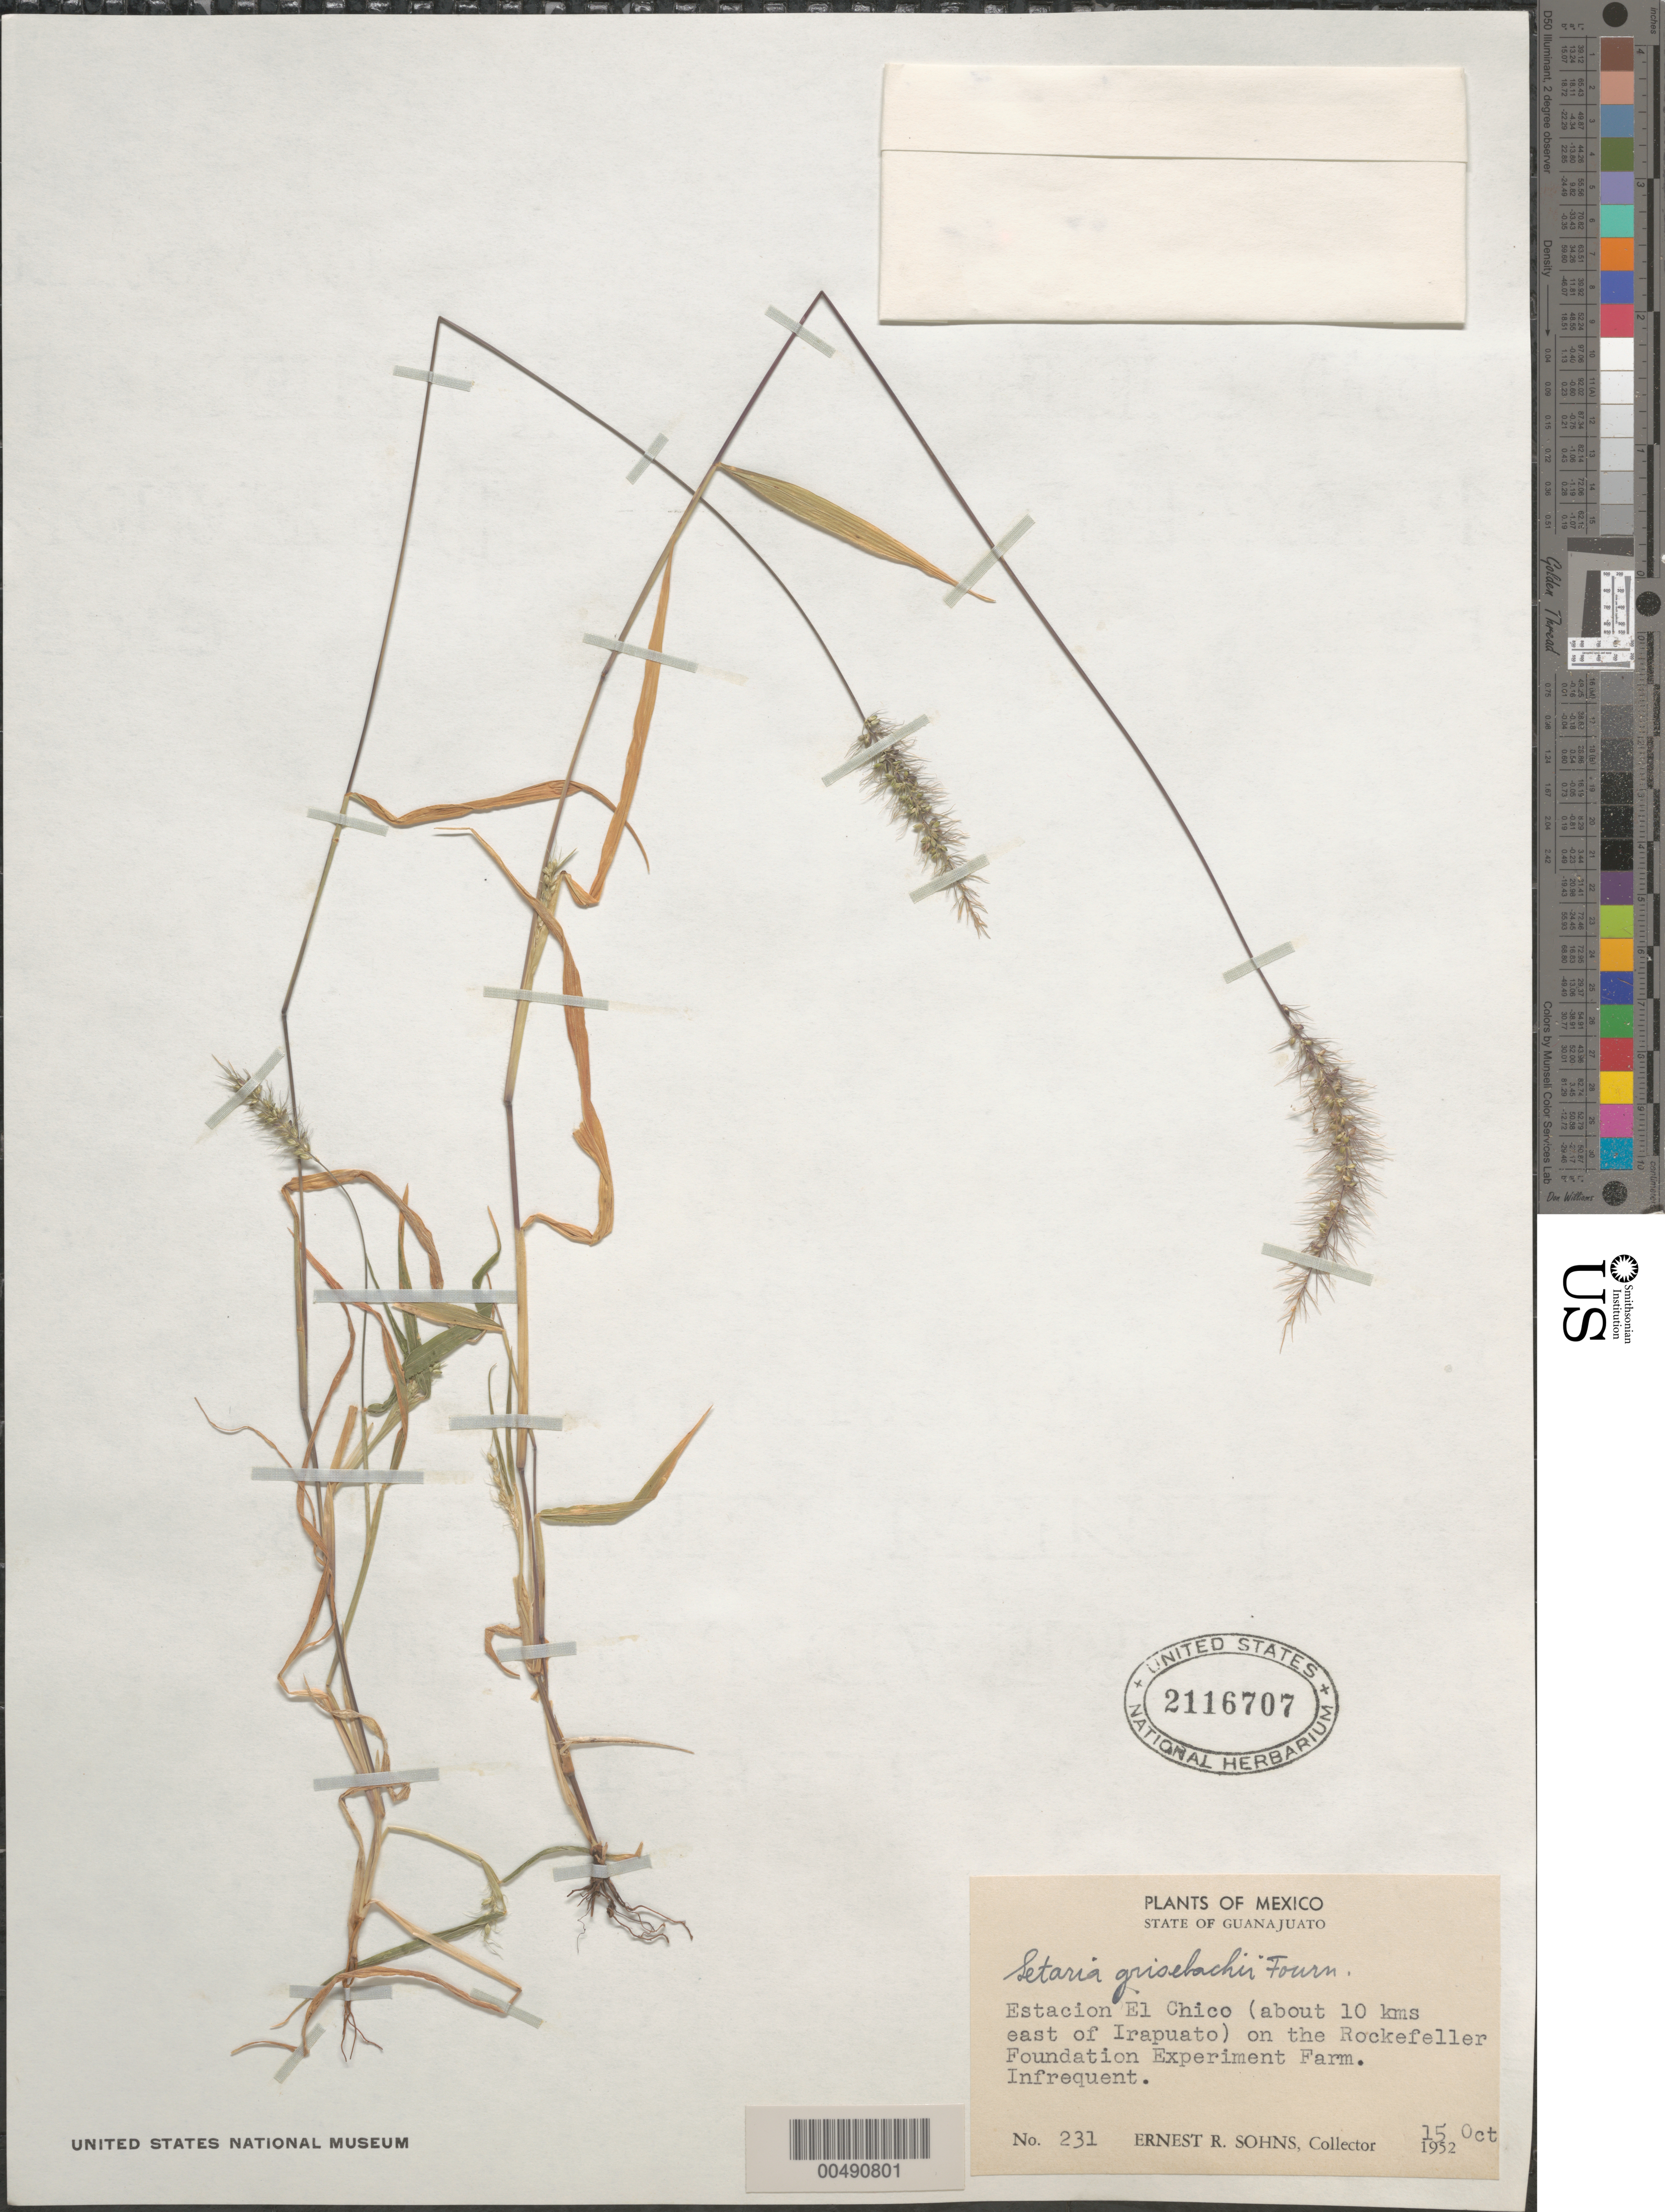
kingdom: Plantae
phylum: Tracheophyta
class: Liliopsida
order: Poales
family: Poaceae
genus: Setaria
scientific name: Setaria grisebachii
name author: E. Fourn.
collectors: E. R. Sohns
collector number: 231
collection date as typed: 15 Oct 1952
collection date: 1952-10-15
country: Mexico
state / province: Guanajuato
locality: Estacion El Chico (about 10 km E of Irapuato) on the Rockefeller Foundation Experiment Farm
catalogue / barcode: US 2116707